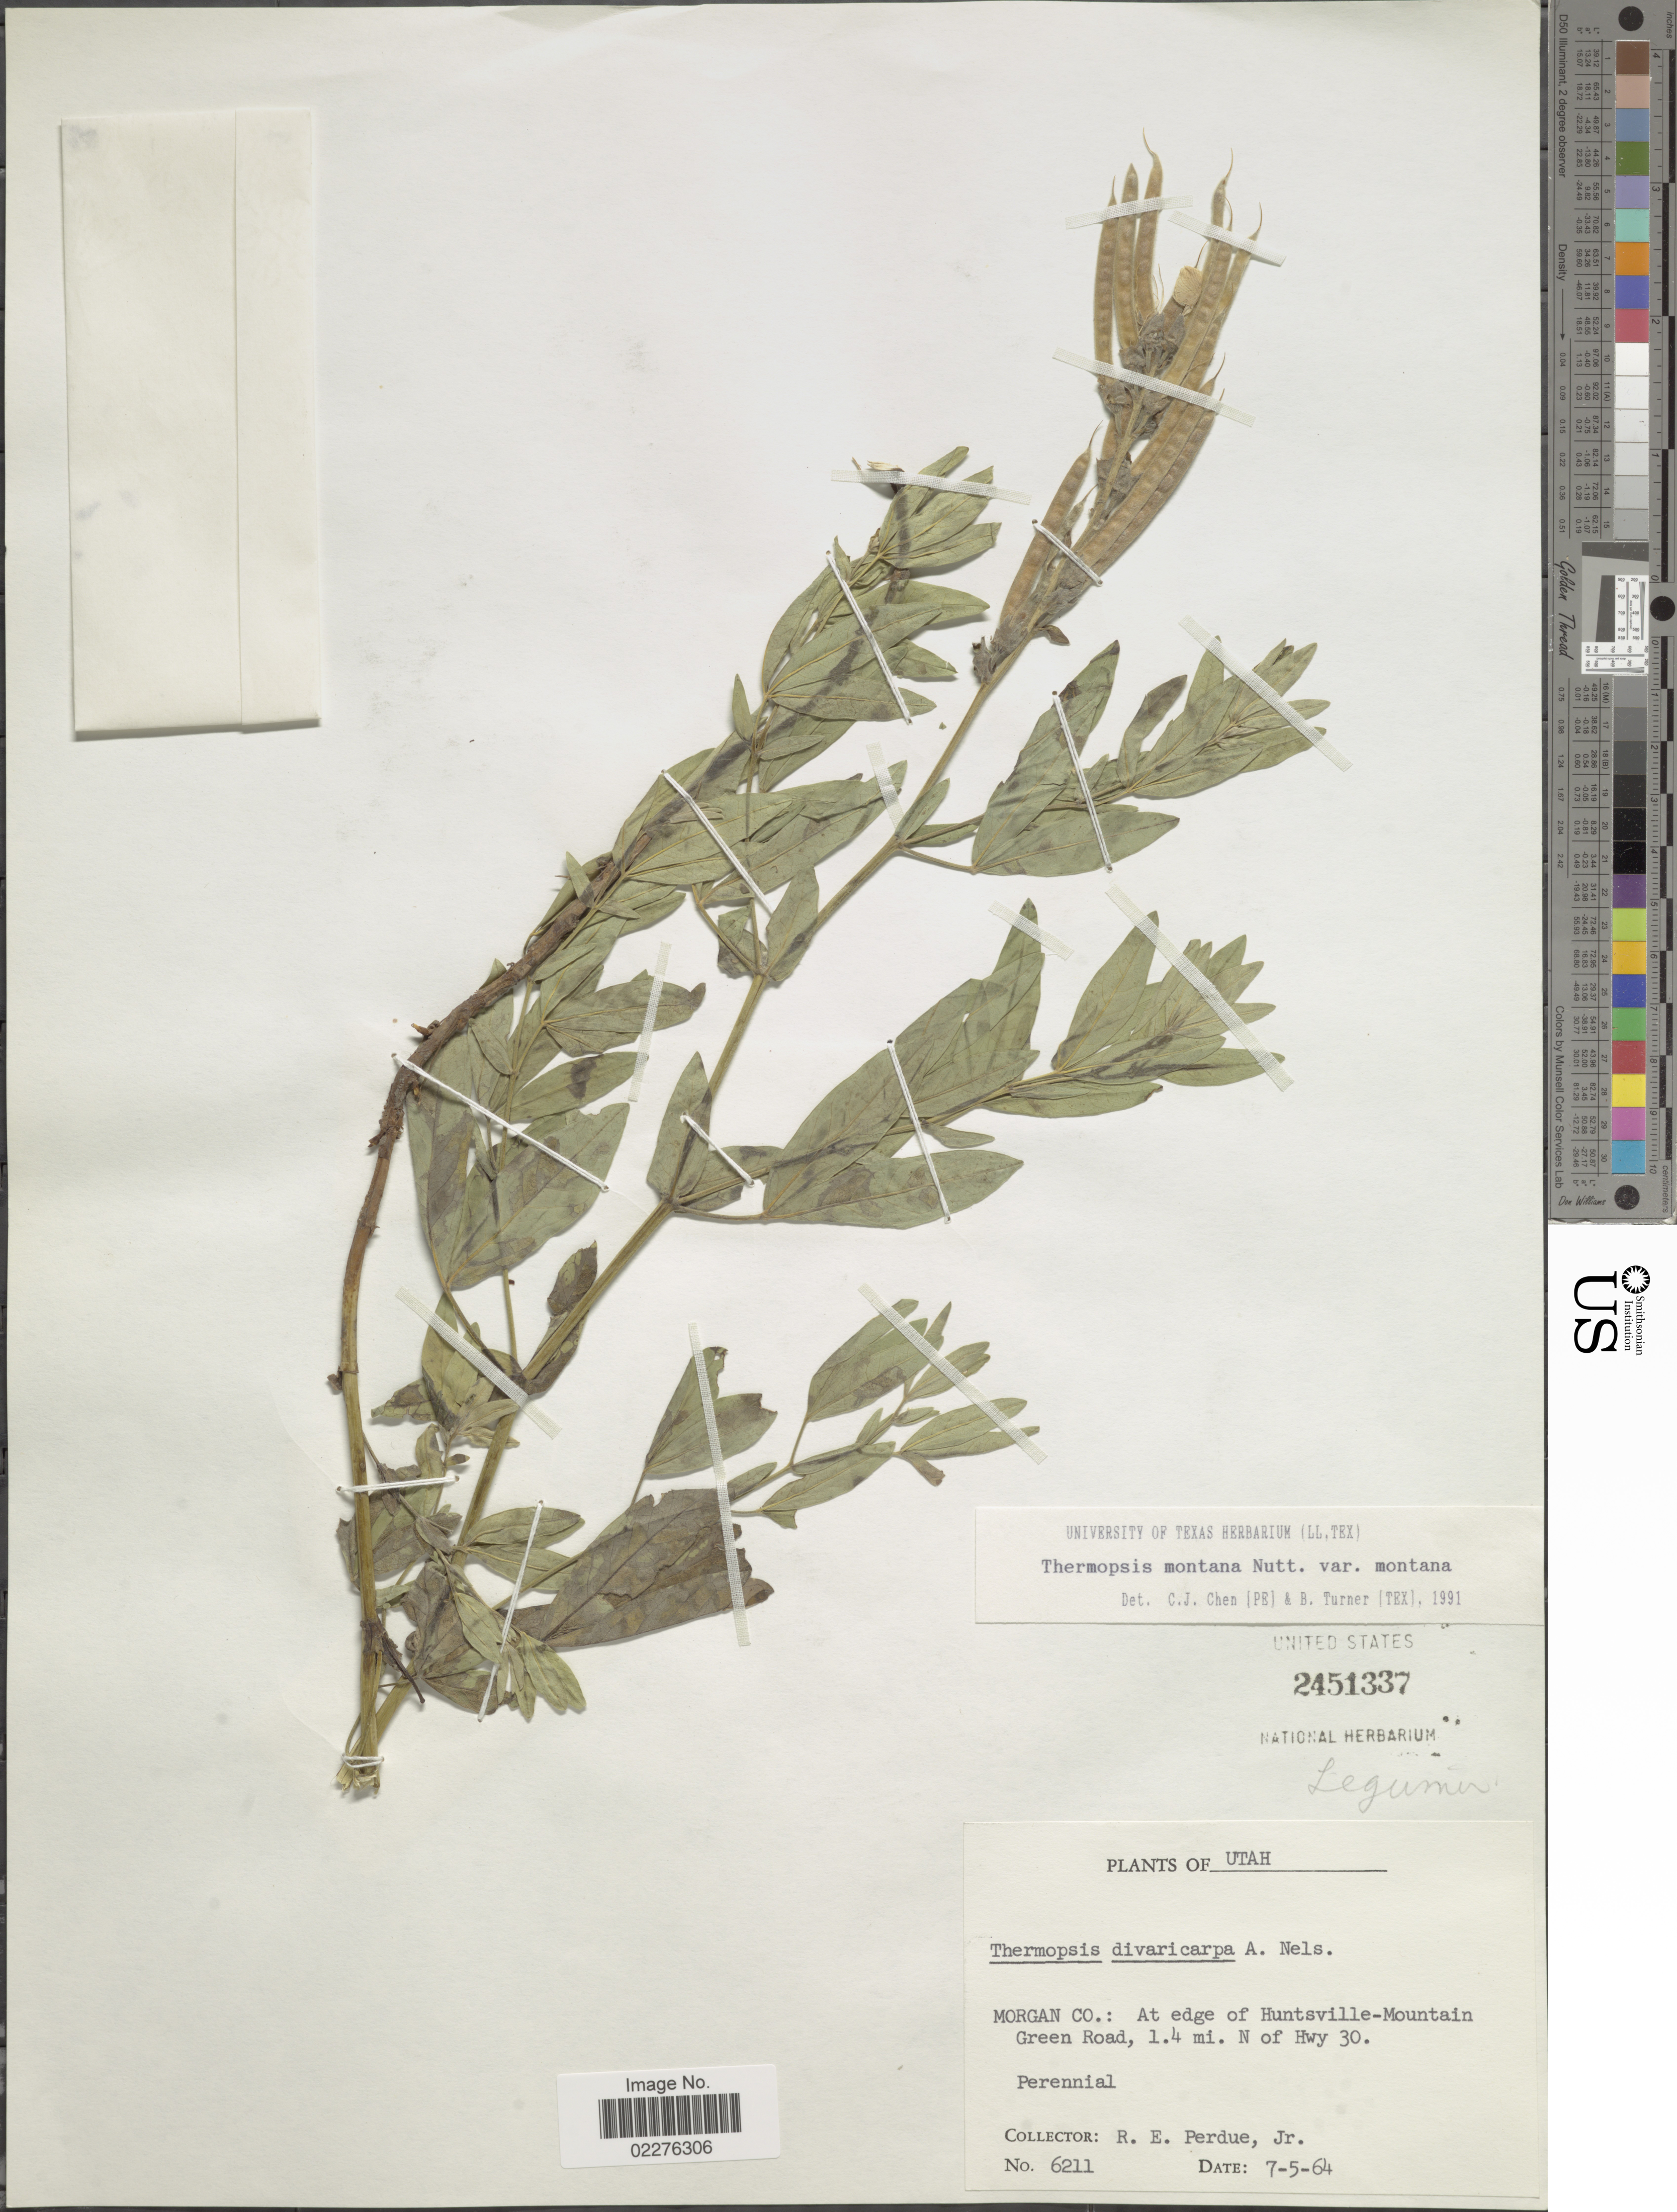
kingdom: Plantae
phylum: Tracheophyta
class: Magnoliopsida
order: Fabales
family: Fabaceae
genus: Thermopsis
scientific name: Thermopsis montana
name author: Nutt.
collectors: R. E. Perdue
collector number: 6211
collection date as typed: Transcribed d/m/y: 5/7/64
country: United States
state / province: Utah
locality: Morgan Co: At edge of Huntsville-Mountain Green Road, 1.4 mi. N of Hwy 30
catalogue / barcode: US 2451337